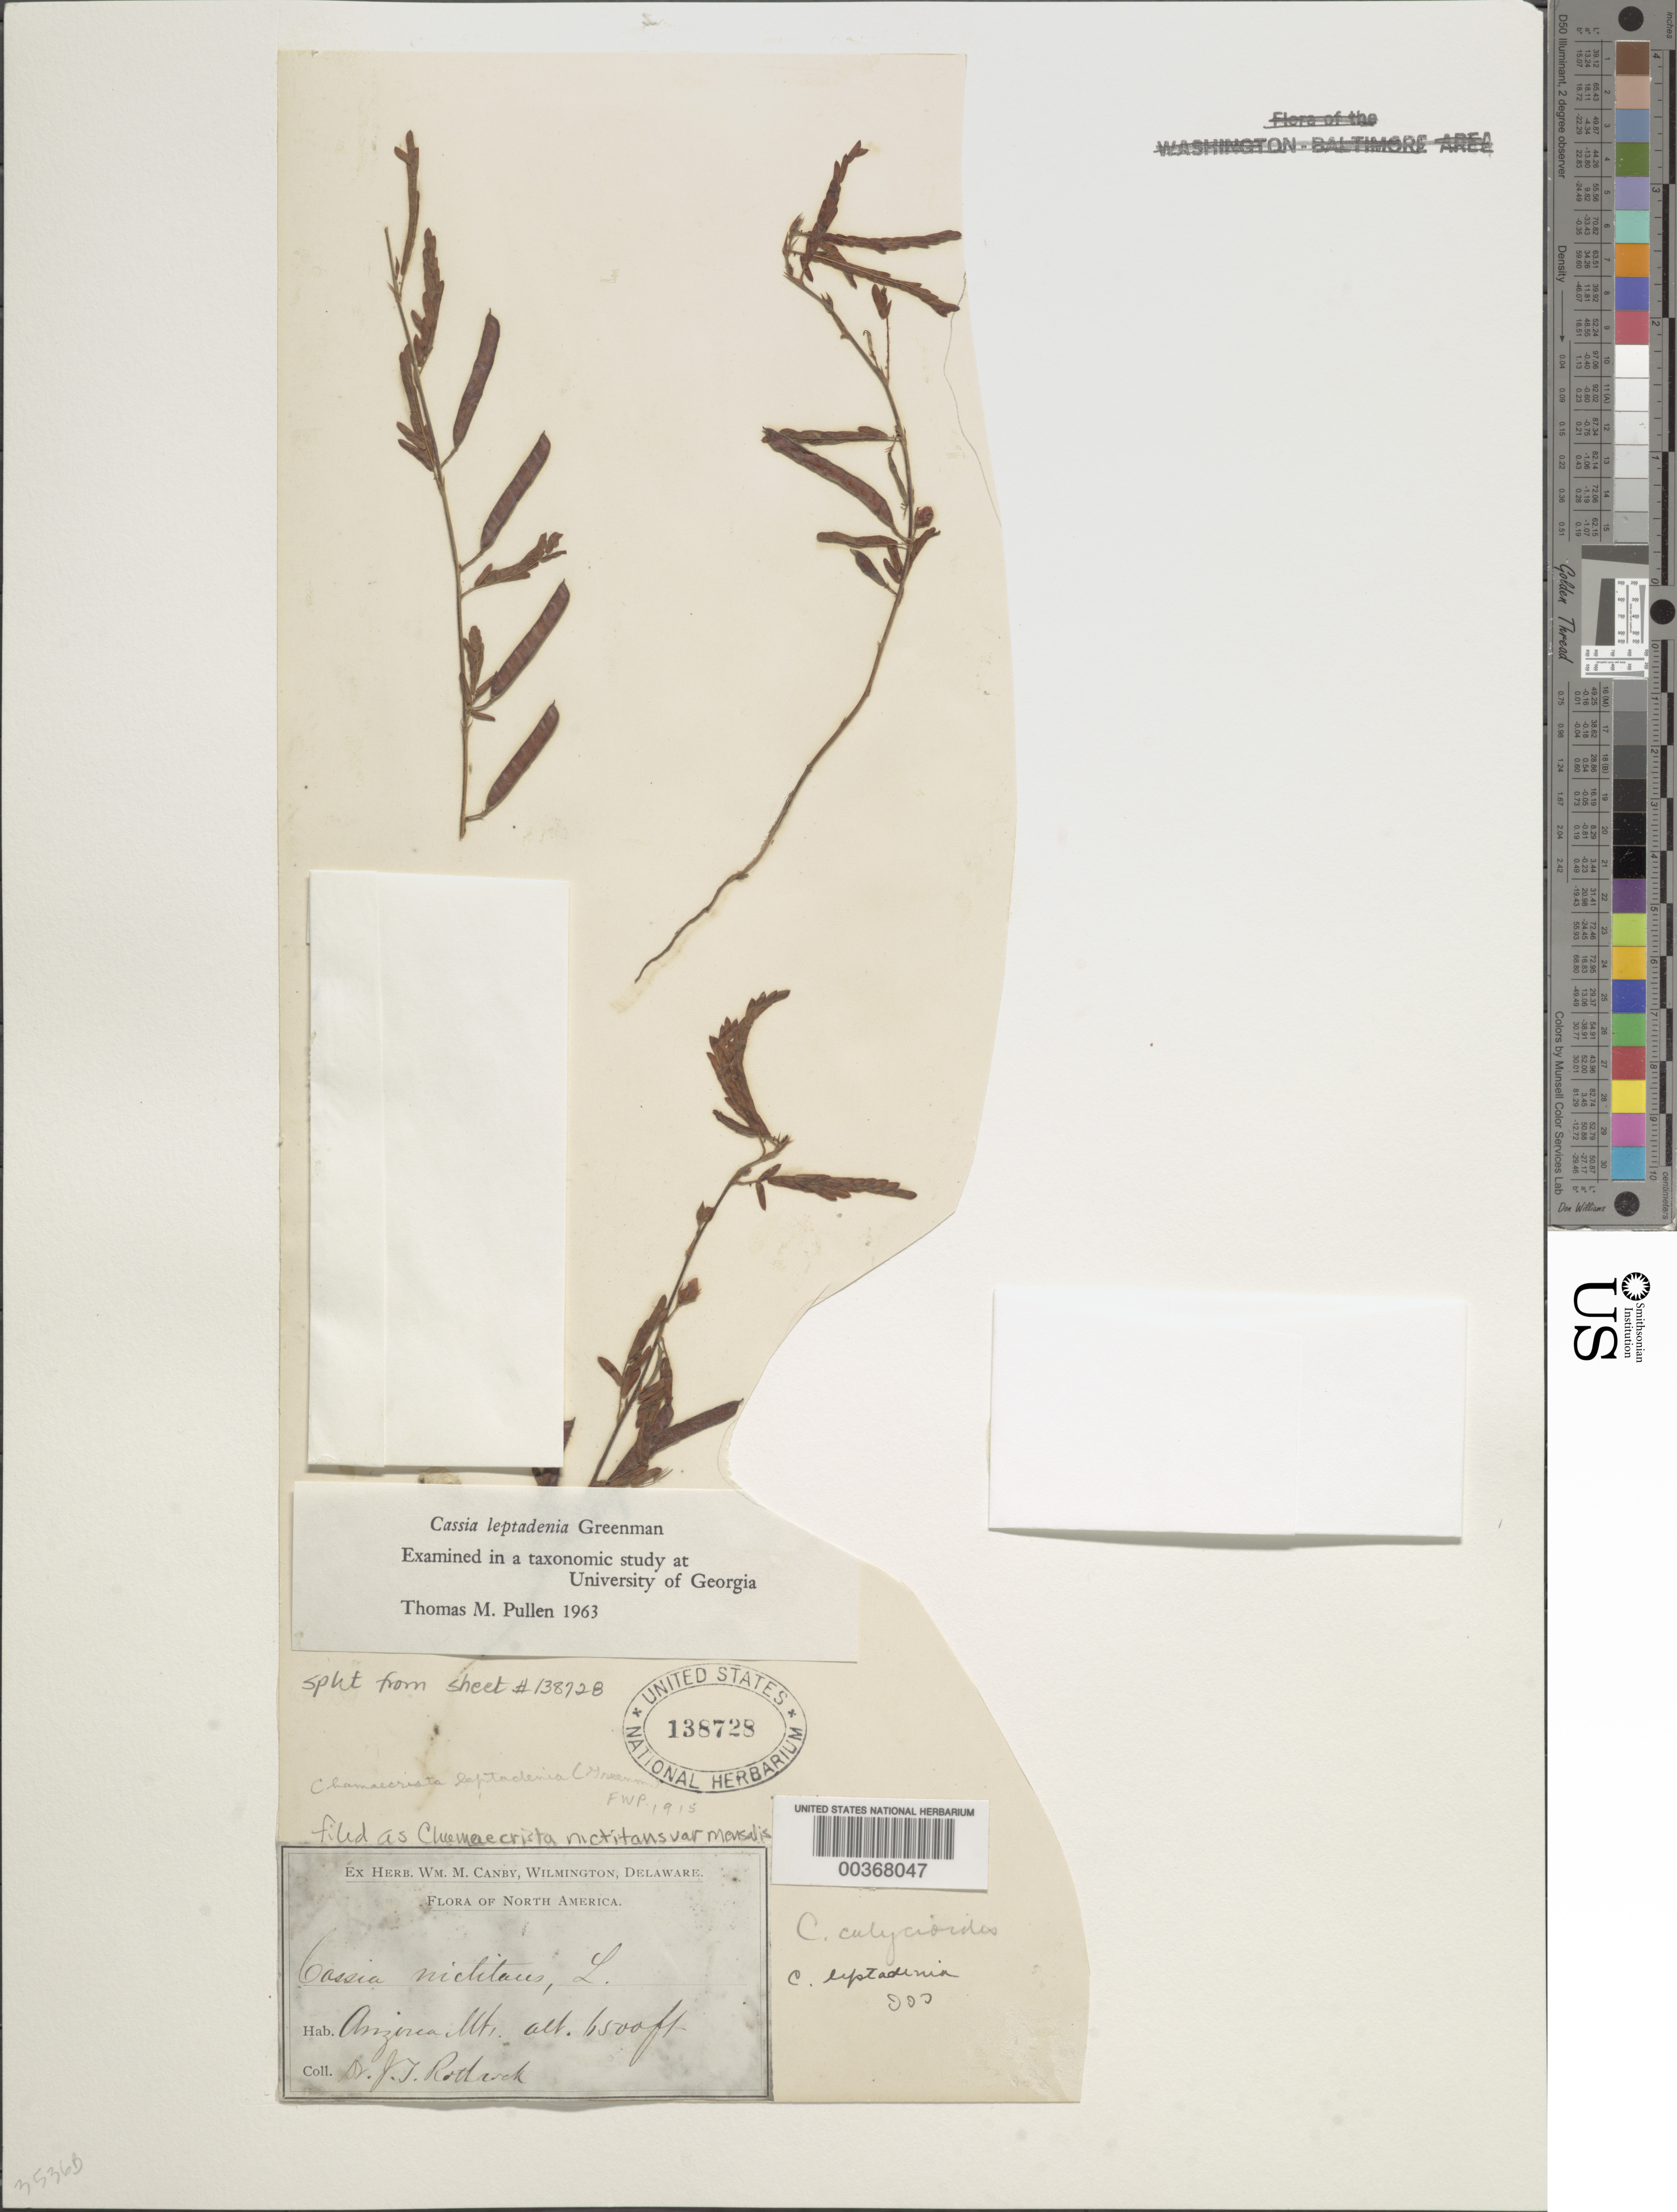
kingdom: Plantae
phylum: Tracheophyta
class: Magnoliopsida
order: Fabales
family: Fabaceae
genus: Chamaecrista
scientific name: Chamaecrista nictitans var. mensalis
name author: (Greenm.) H.S. Irwin & Barneby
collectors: J. T. Rothrock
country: United States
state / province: Arizona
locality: Arizona mt.ion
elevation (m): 1981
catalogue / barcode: US 138728